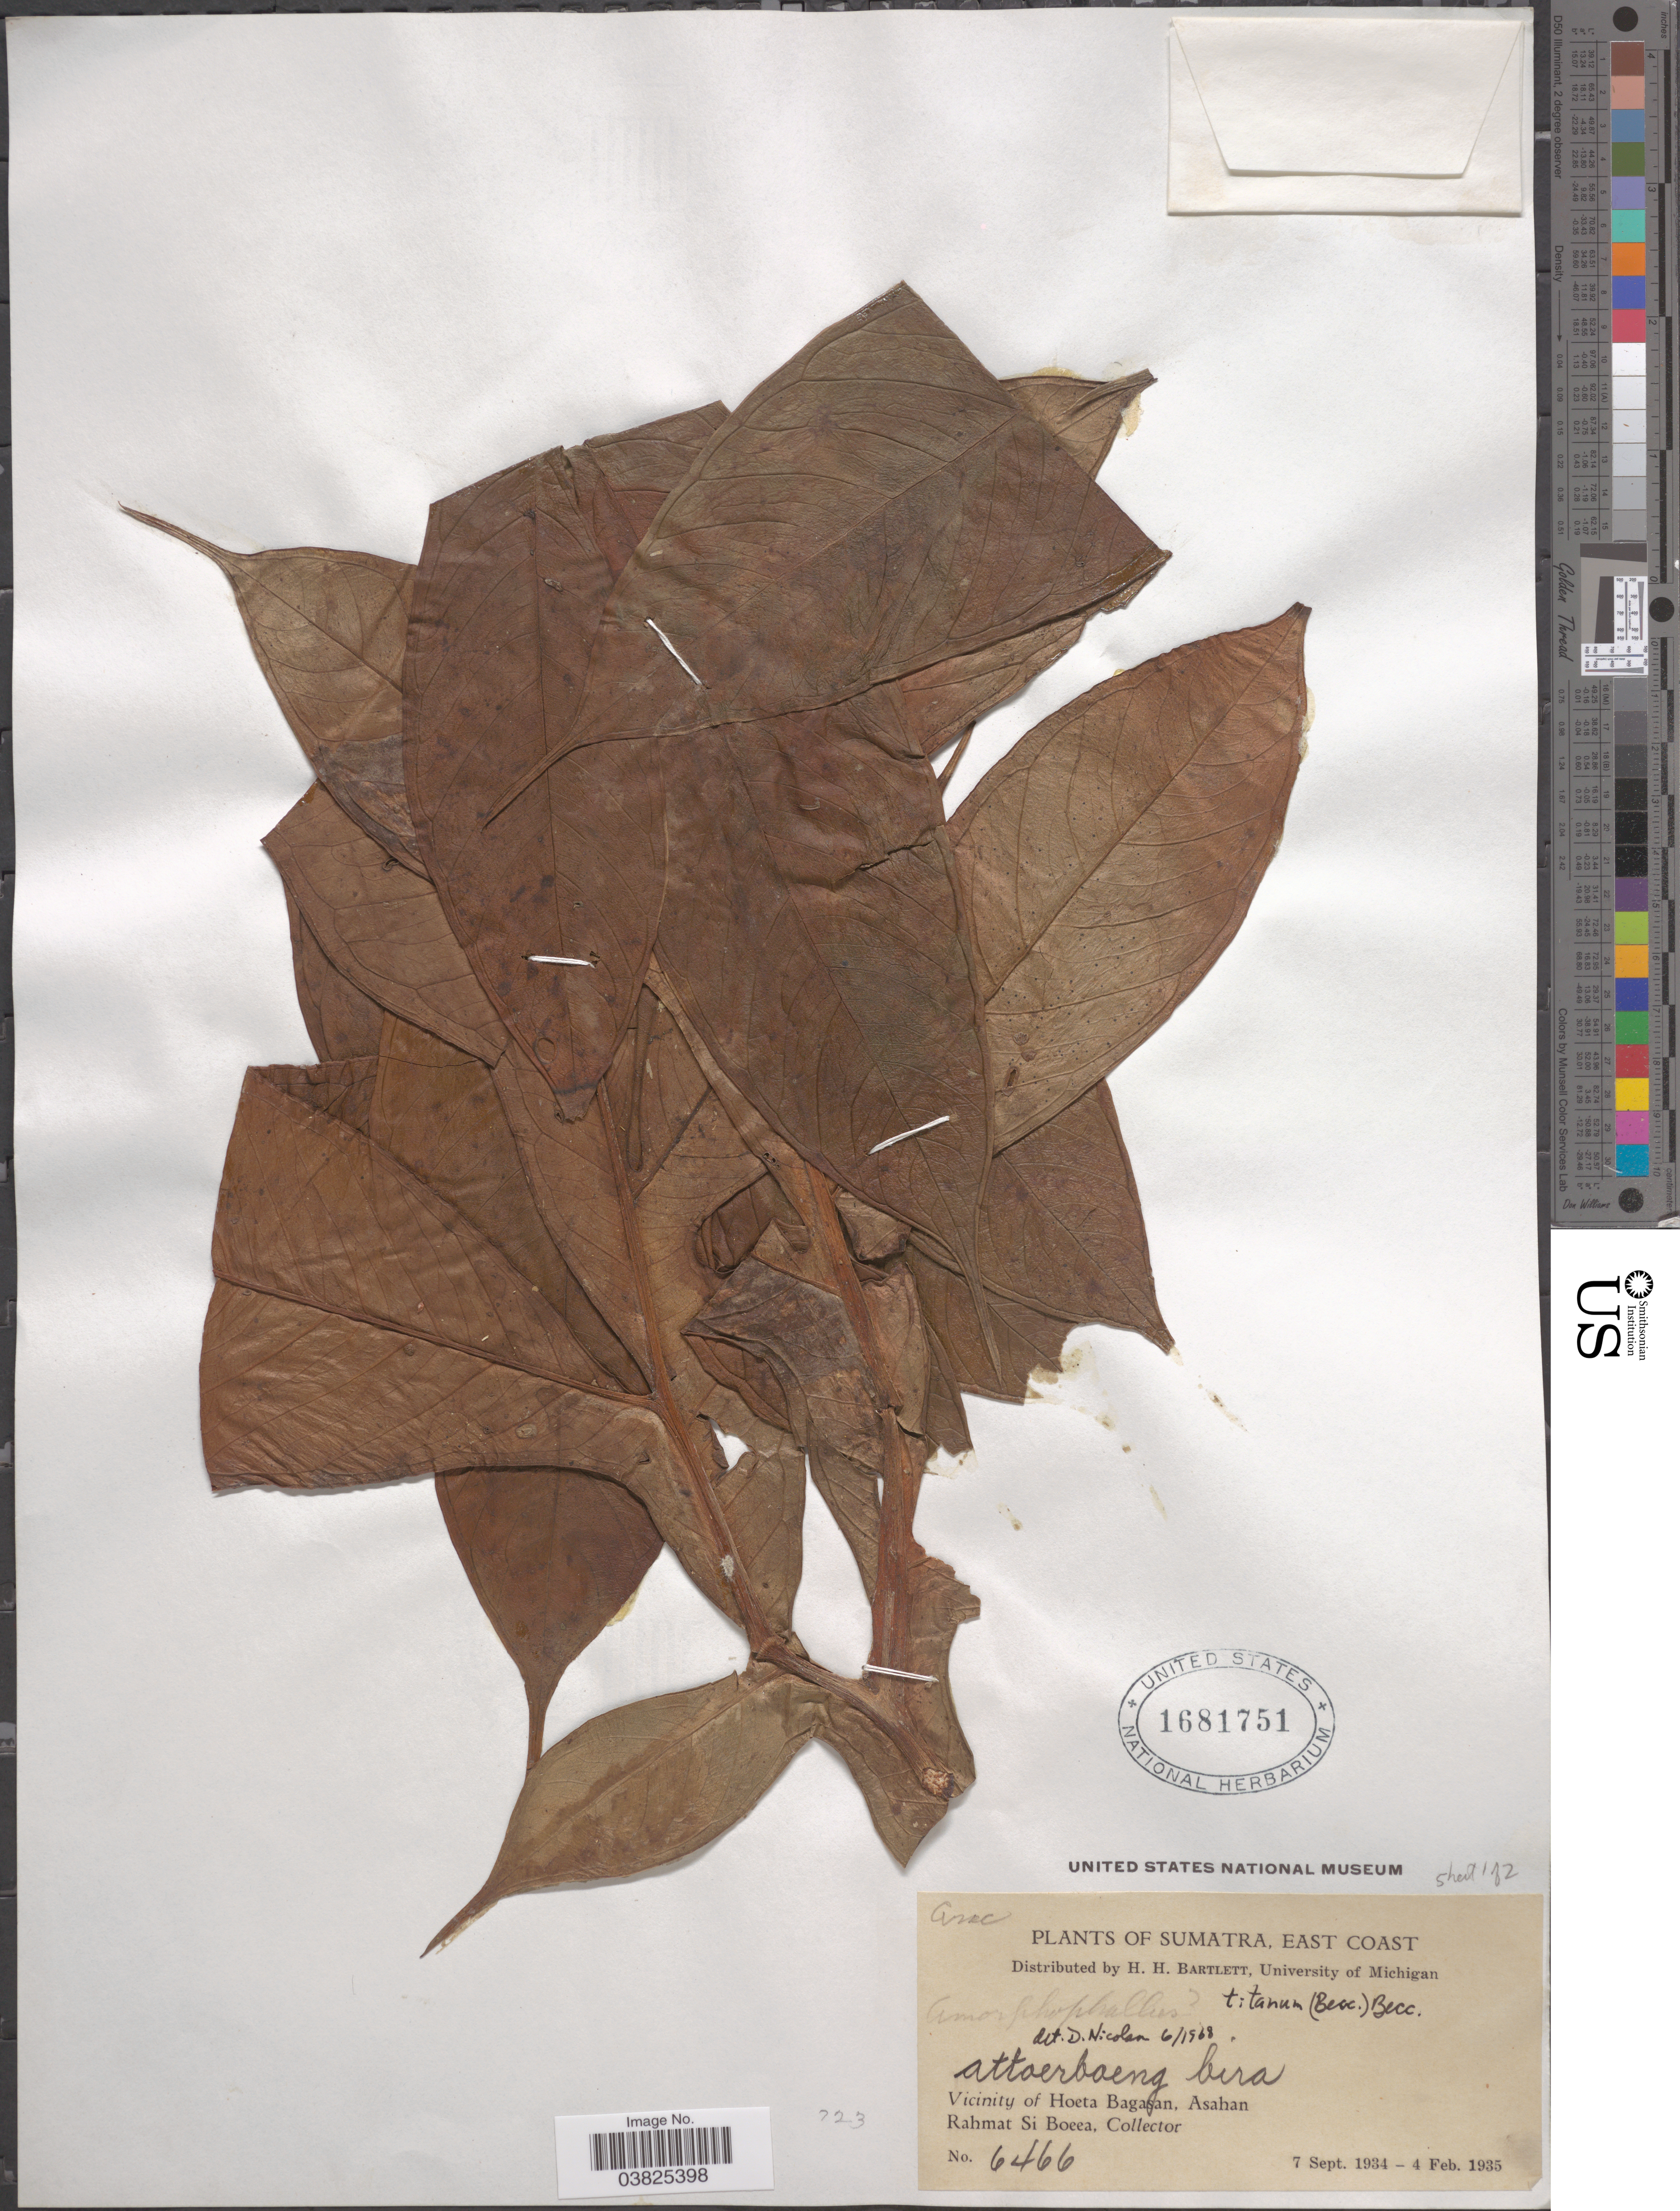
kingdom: Plantae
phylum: Tracheophyta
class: Liliopsida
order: Alismatales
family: Araceae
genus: Amorphophallus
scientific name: Amorphophallus titanum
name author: Becc.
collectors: Rahmat Si Boeea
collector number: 6466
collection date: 1934-09-07/1935-02-04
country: Indonesia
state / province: Sumatra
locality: East Coast. Vicinity of Hoeta Bagasan, Asahan.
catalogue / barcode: US 1681751